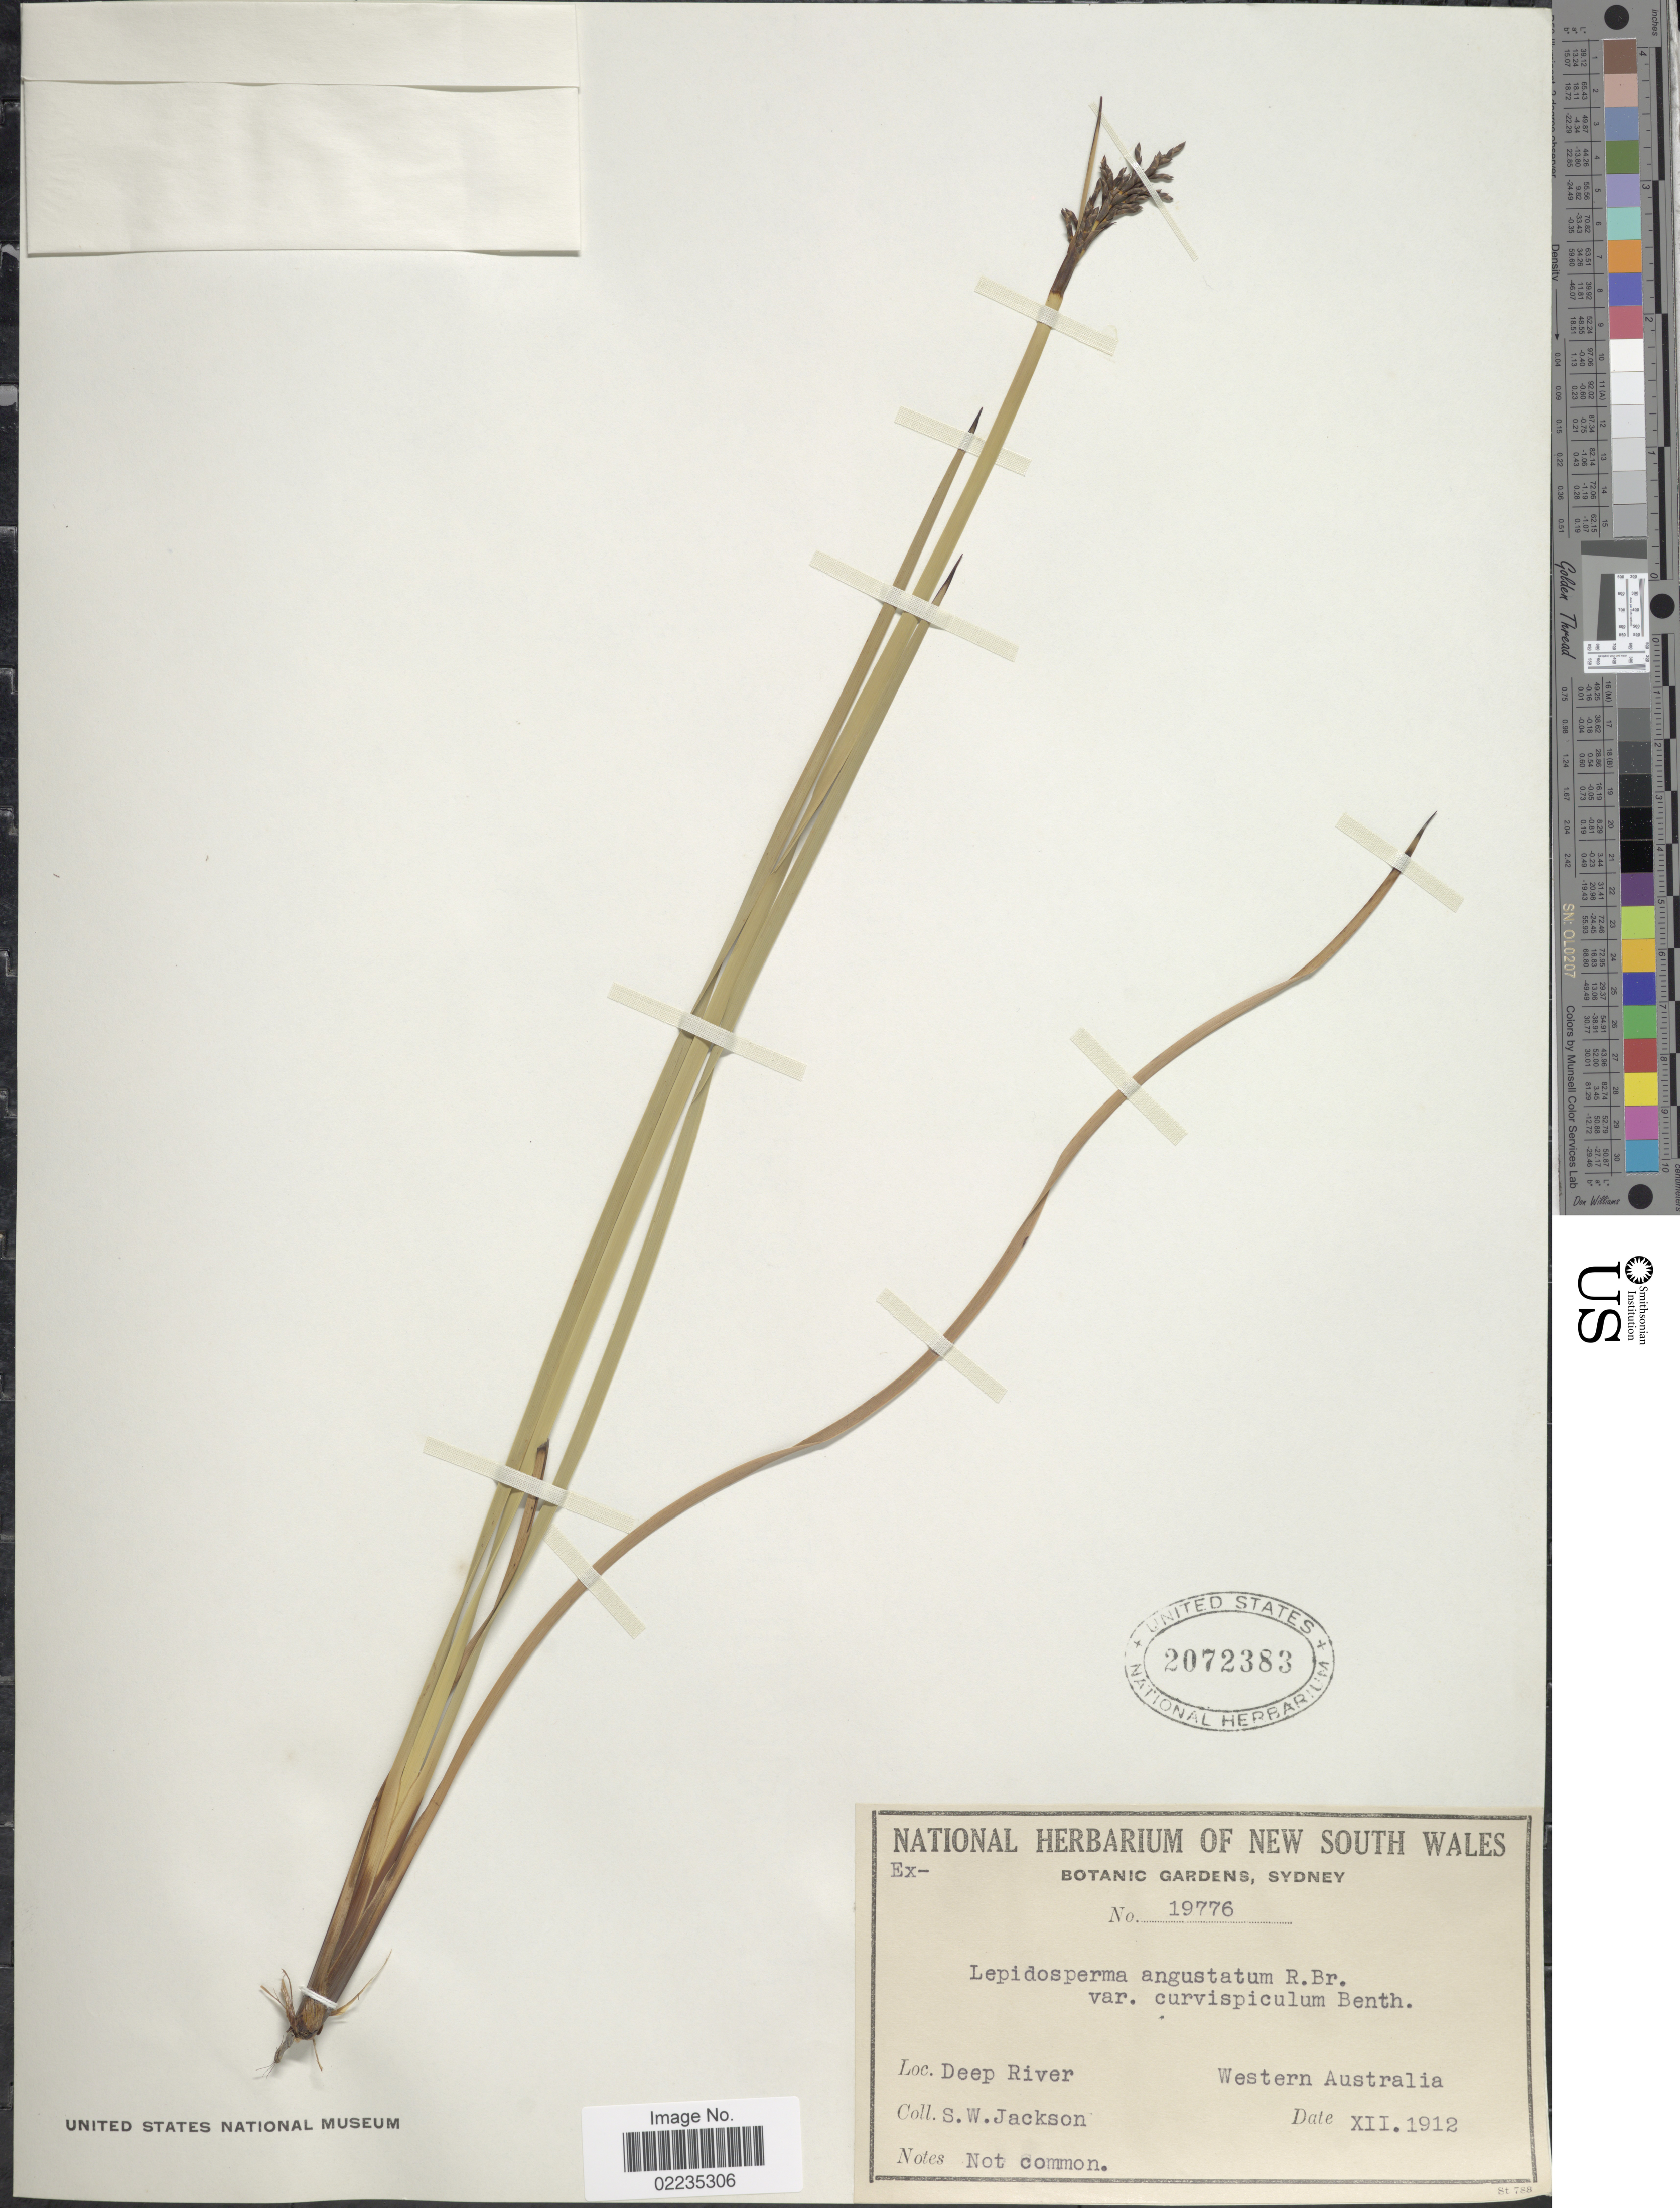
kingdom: Plantae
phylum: Tracheophyta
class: Liliopsida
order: Poales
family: Cyperaceae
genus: Lepidosperma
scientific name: Lepidosperma angustatum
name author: R. Br.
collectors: Jackson, S. W.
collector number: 19776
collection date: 1912-12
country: Australia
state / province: Western Australia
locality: Deep River, Western Australia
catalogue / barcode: US 2072383